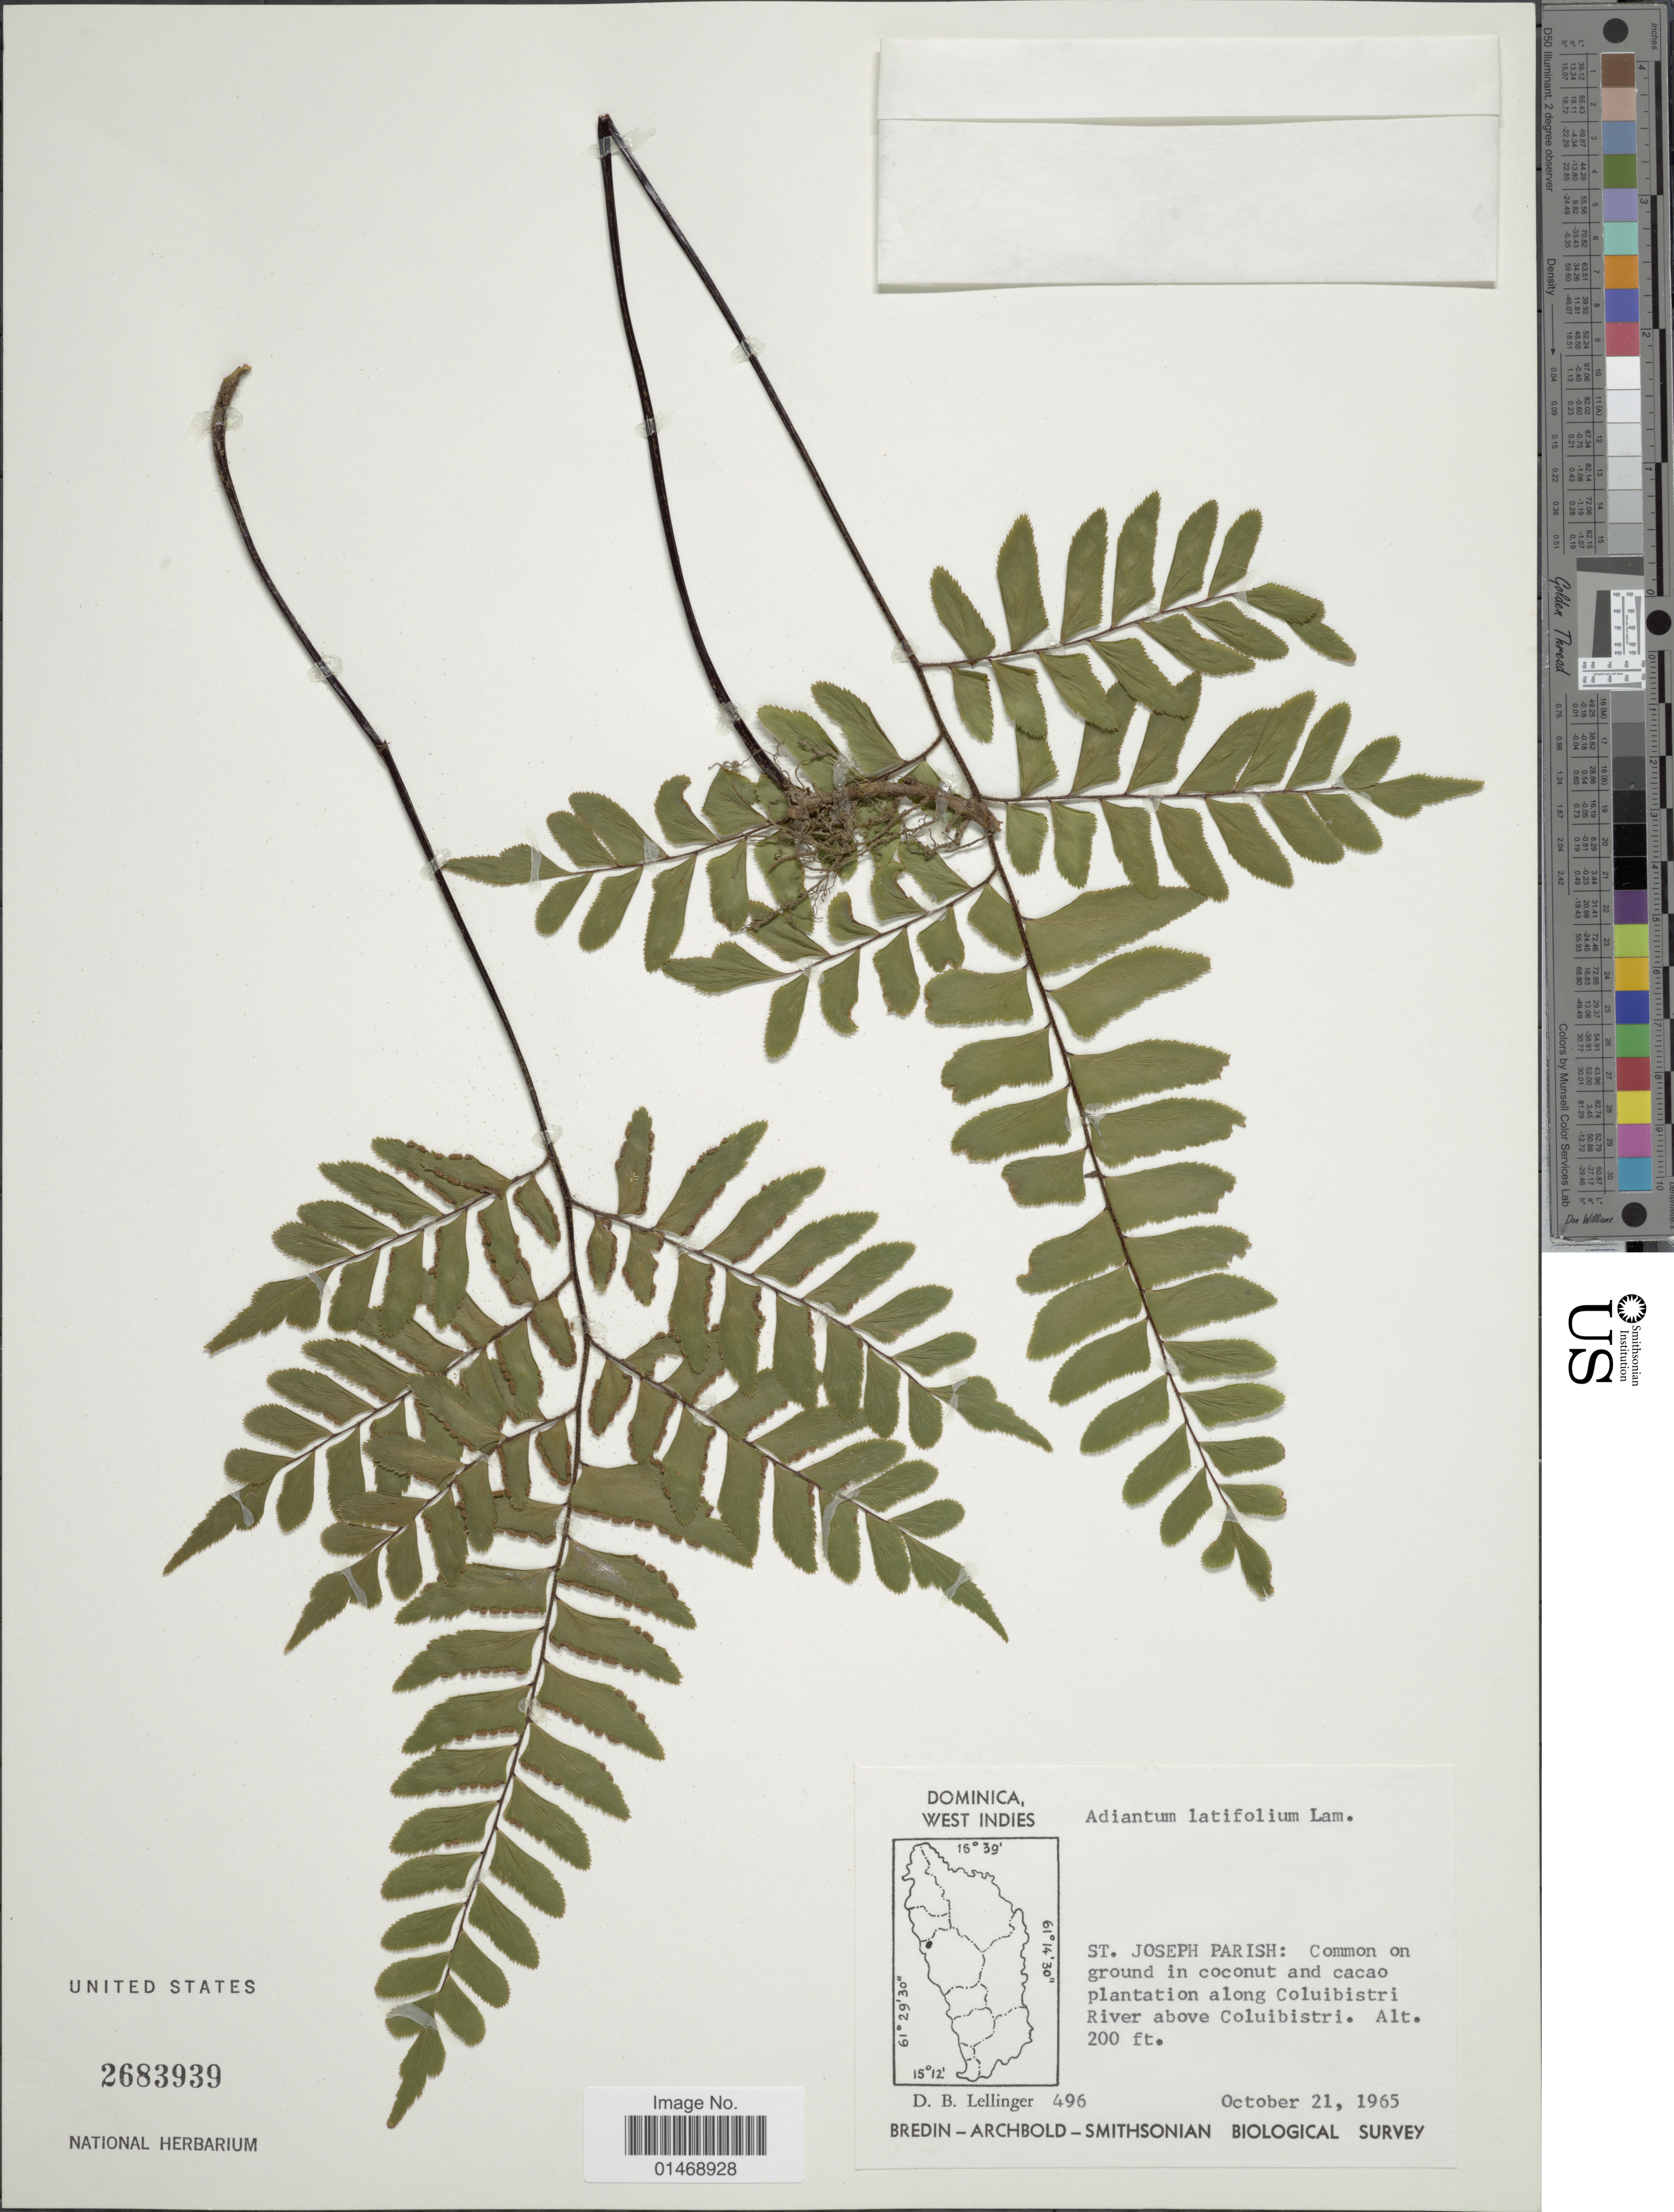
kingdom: Plantae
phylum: Tracheophyta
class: Polypodiopsida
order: Polypodiales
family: Pteridaceae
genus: Adiantum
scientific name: Adiantum latifolium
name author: Lam.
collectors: D. B. Lellinger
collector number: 496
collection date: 1965-10-21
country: Dominica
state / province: St. Joseph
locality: St Joseph Parish: Common on ground in coconut and cacao plantation along Coluibistri River above Coluibistri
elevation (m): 61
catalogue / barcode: US 2683939